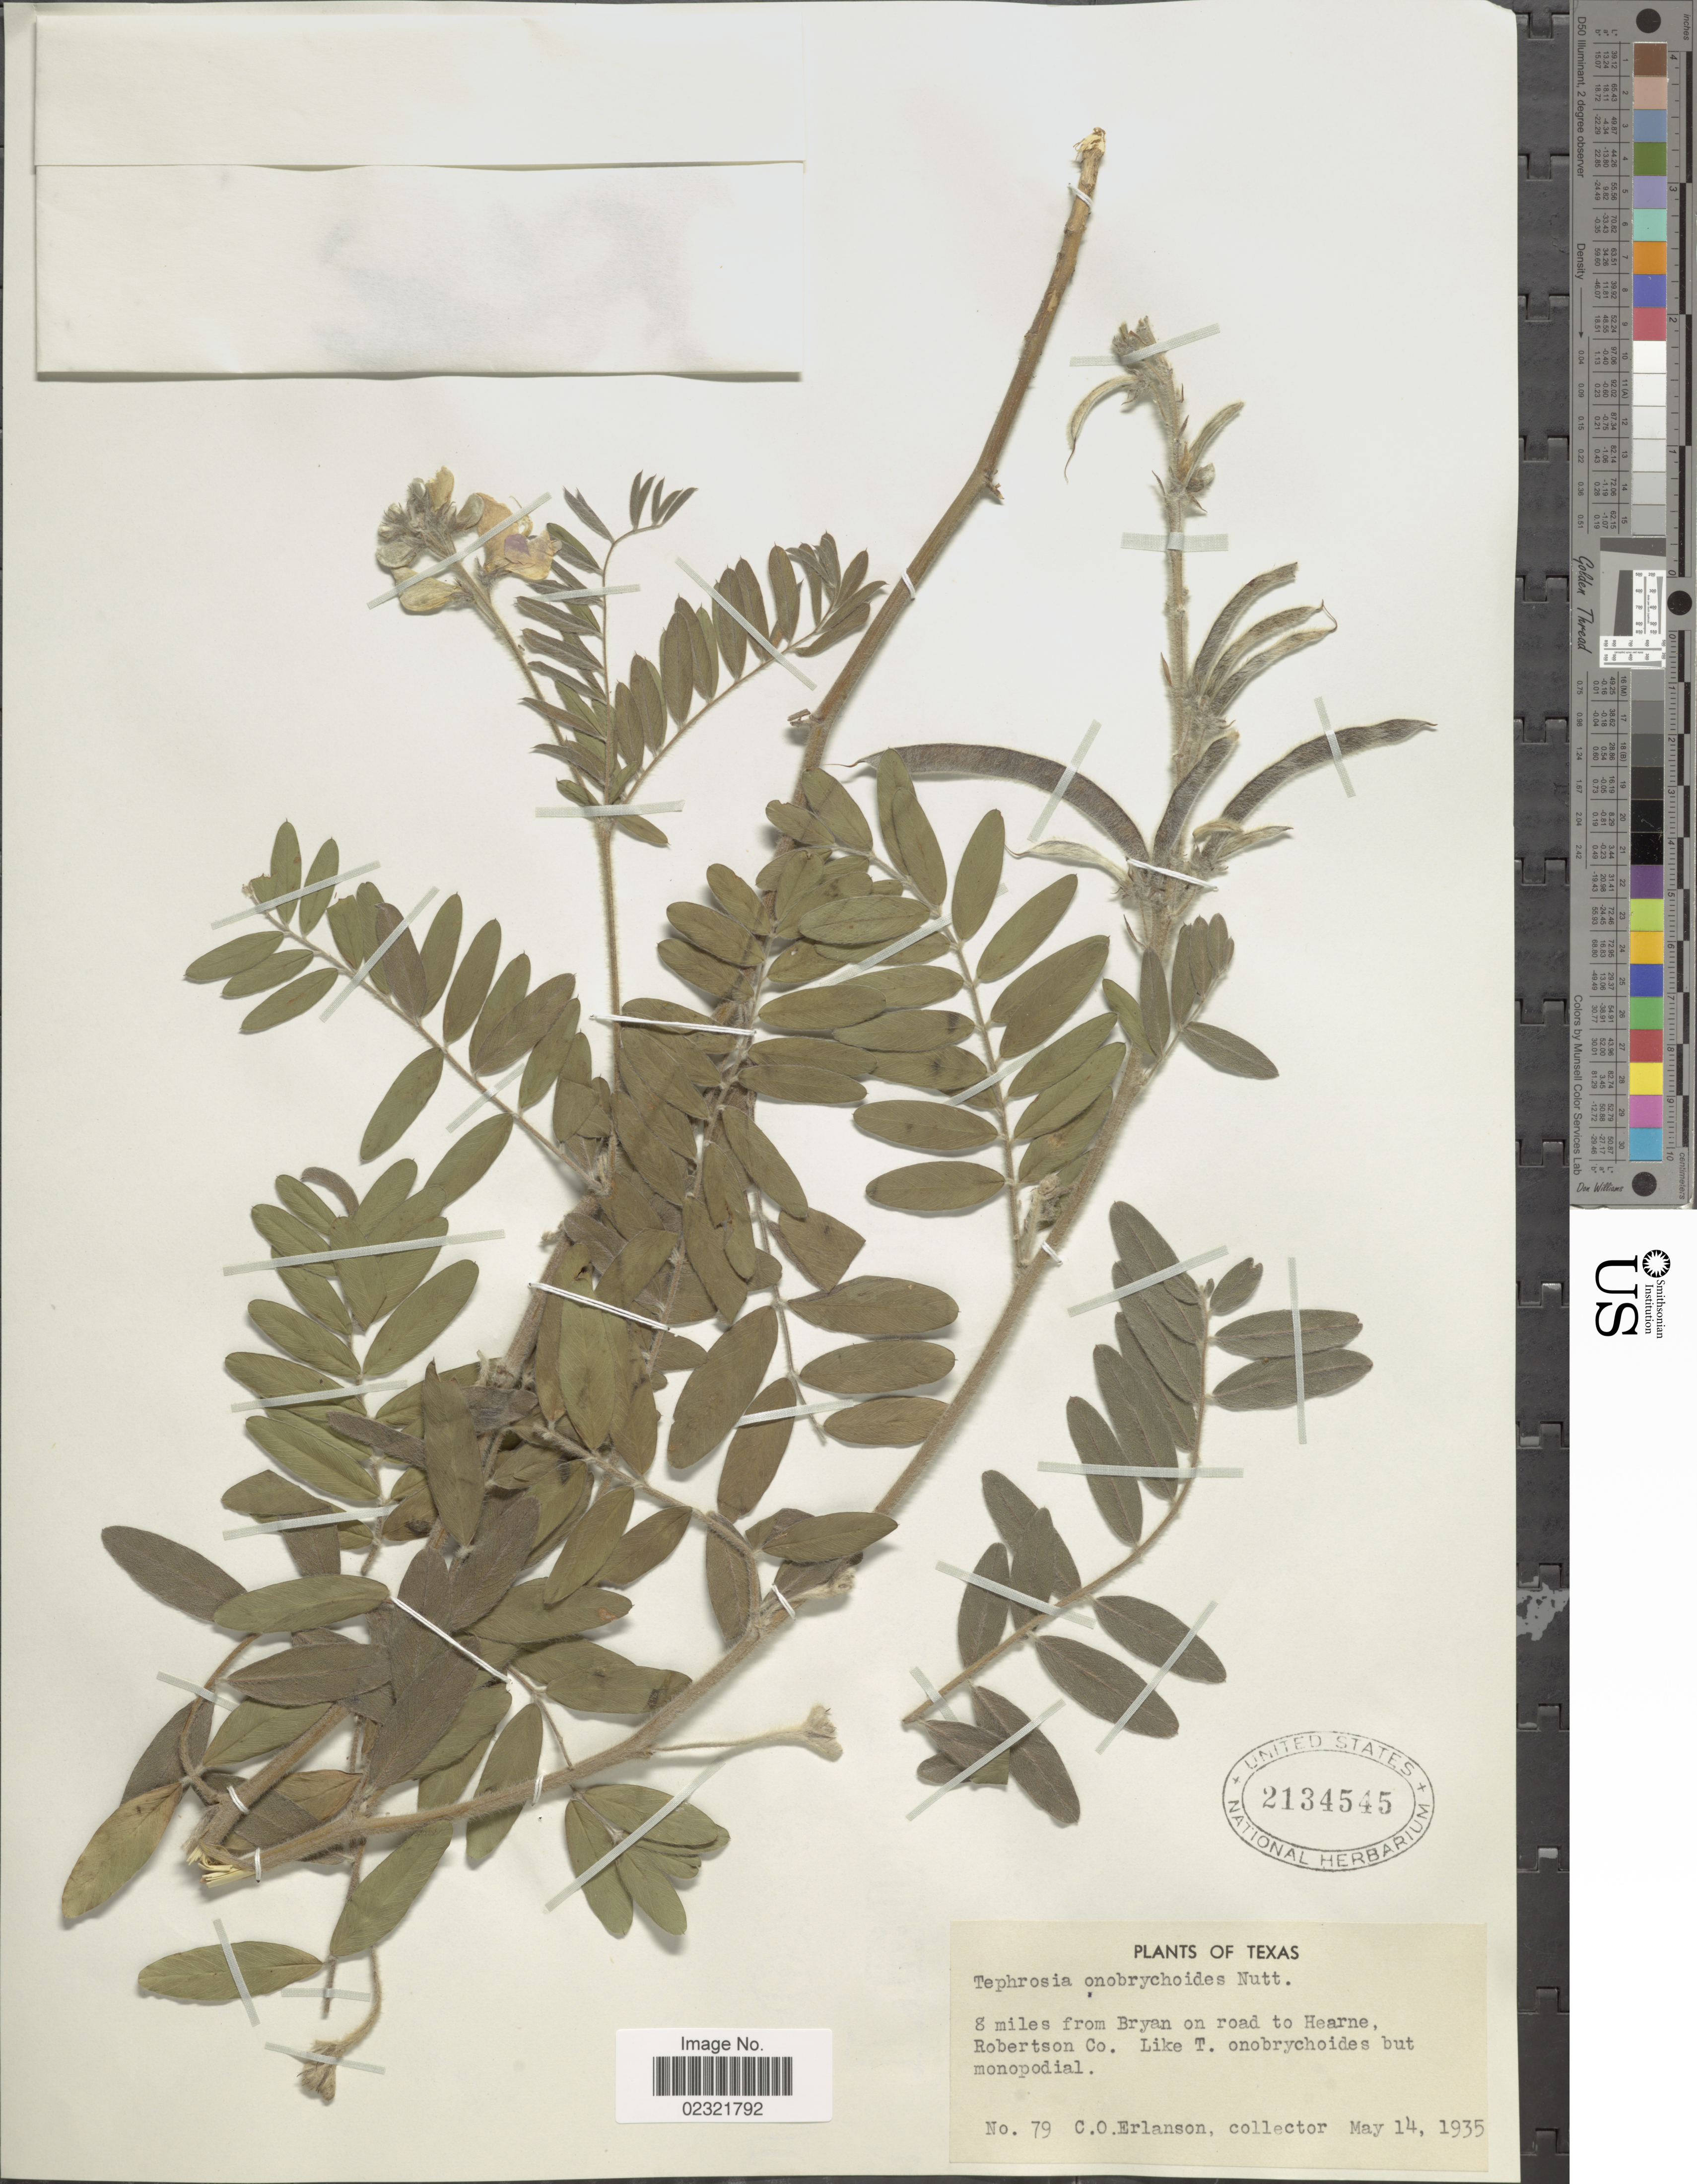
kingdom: Plantae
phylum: Tracheophyta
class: Magnoliopsida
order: Fabales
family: Fabaceae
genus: Tephrosia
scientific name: Tephrosia onobrychoides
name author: Nutt.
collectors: C. O. Erlanson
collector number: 79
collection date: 1935-05-14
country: United States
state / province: Texas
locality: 8 miles from Bryan on road to Hearne, Robertson Co.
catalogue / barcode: US 2134545